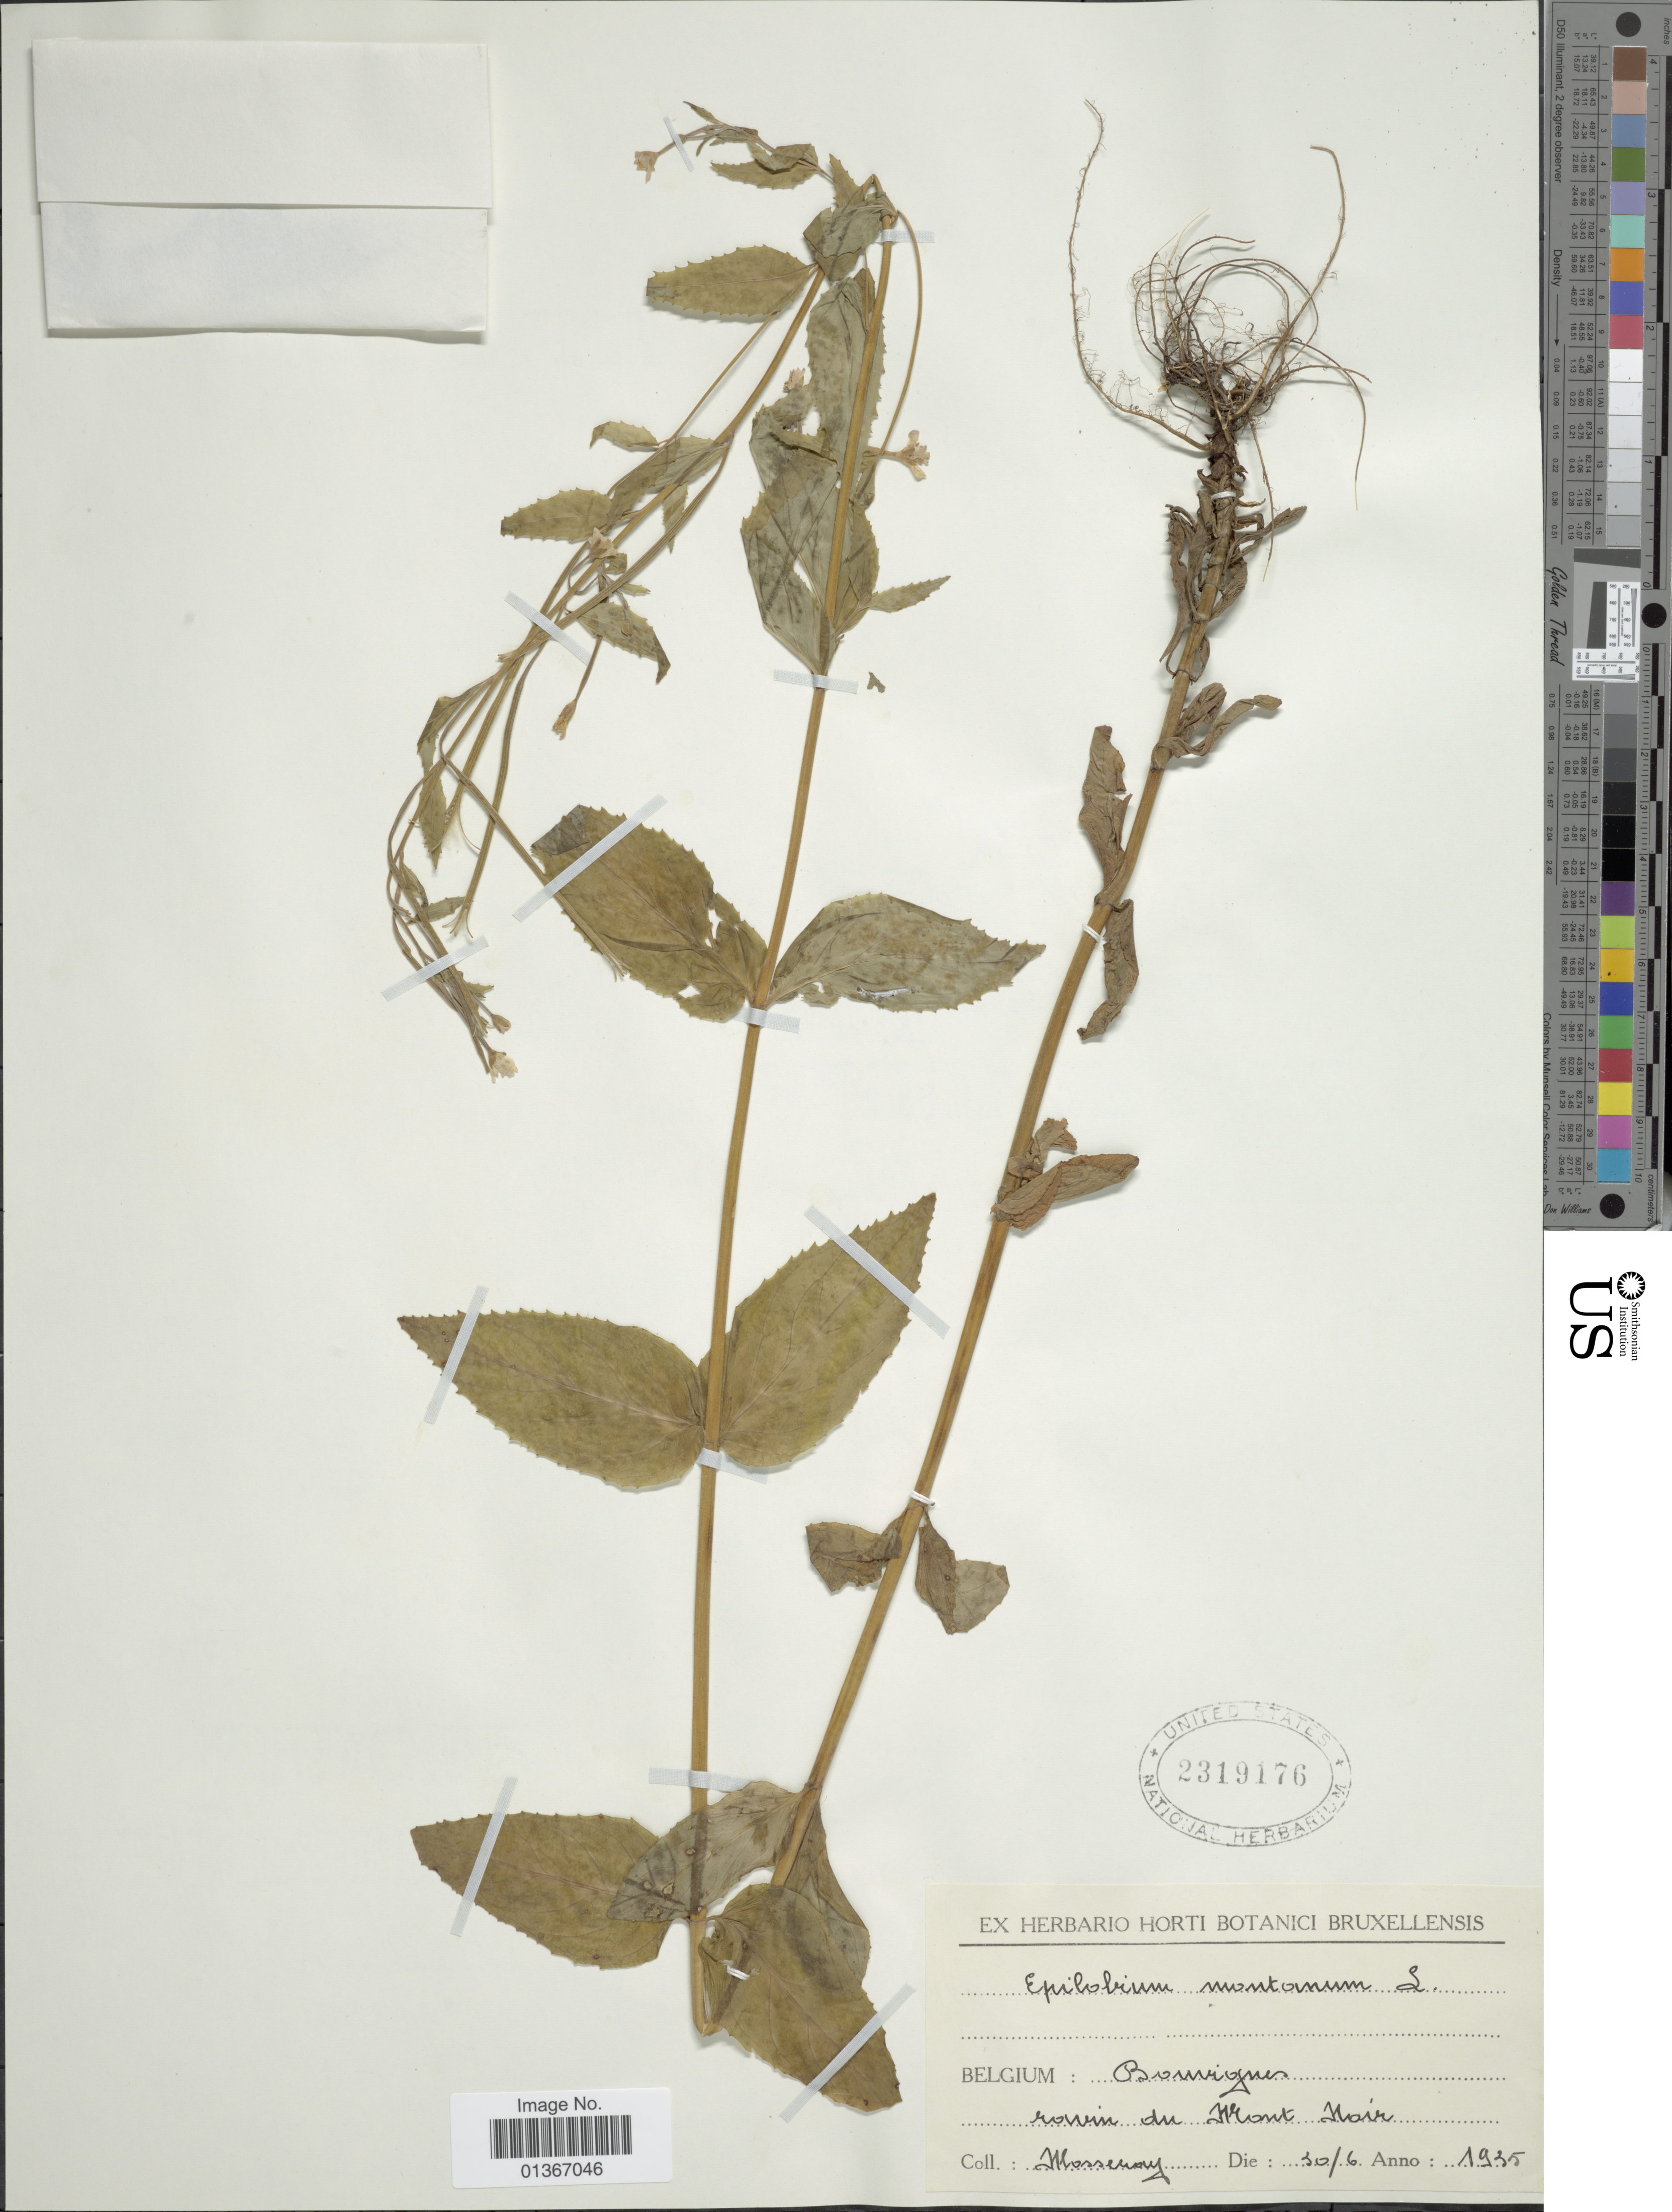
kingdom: Plantae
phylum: Tracheophyta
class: Magnoliopsida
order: Myrtales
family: Onagraceae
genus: Epilobium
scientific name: Epilobium montanum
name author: L.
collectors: Mosseray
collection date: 1935-06-30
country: Belgium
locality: Bomrignes, ravin du Mont Noir. [interpreted]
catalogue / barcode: US 2319176